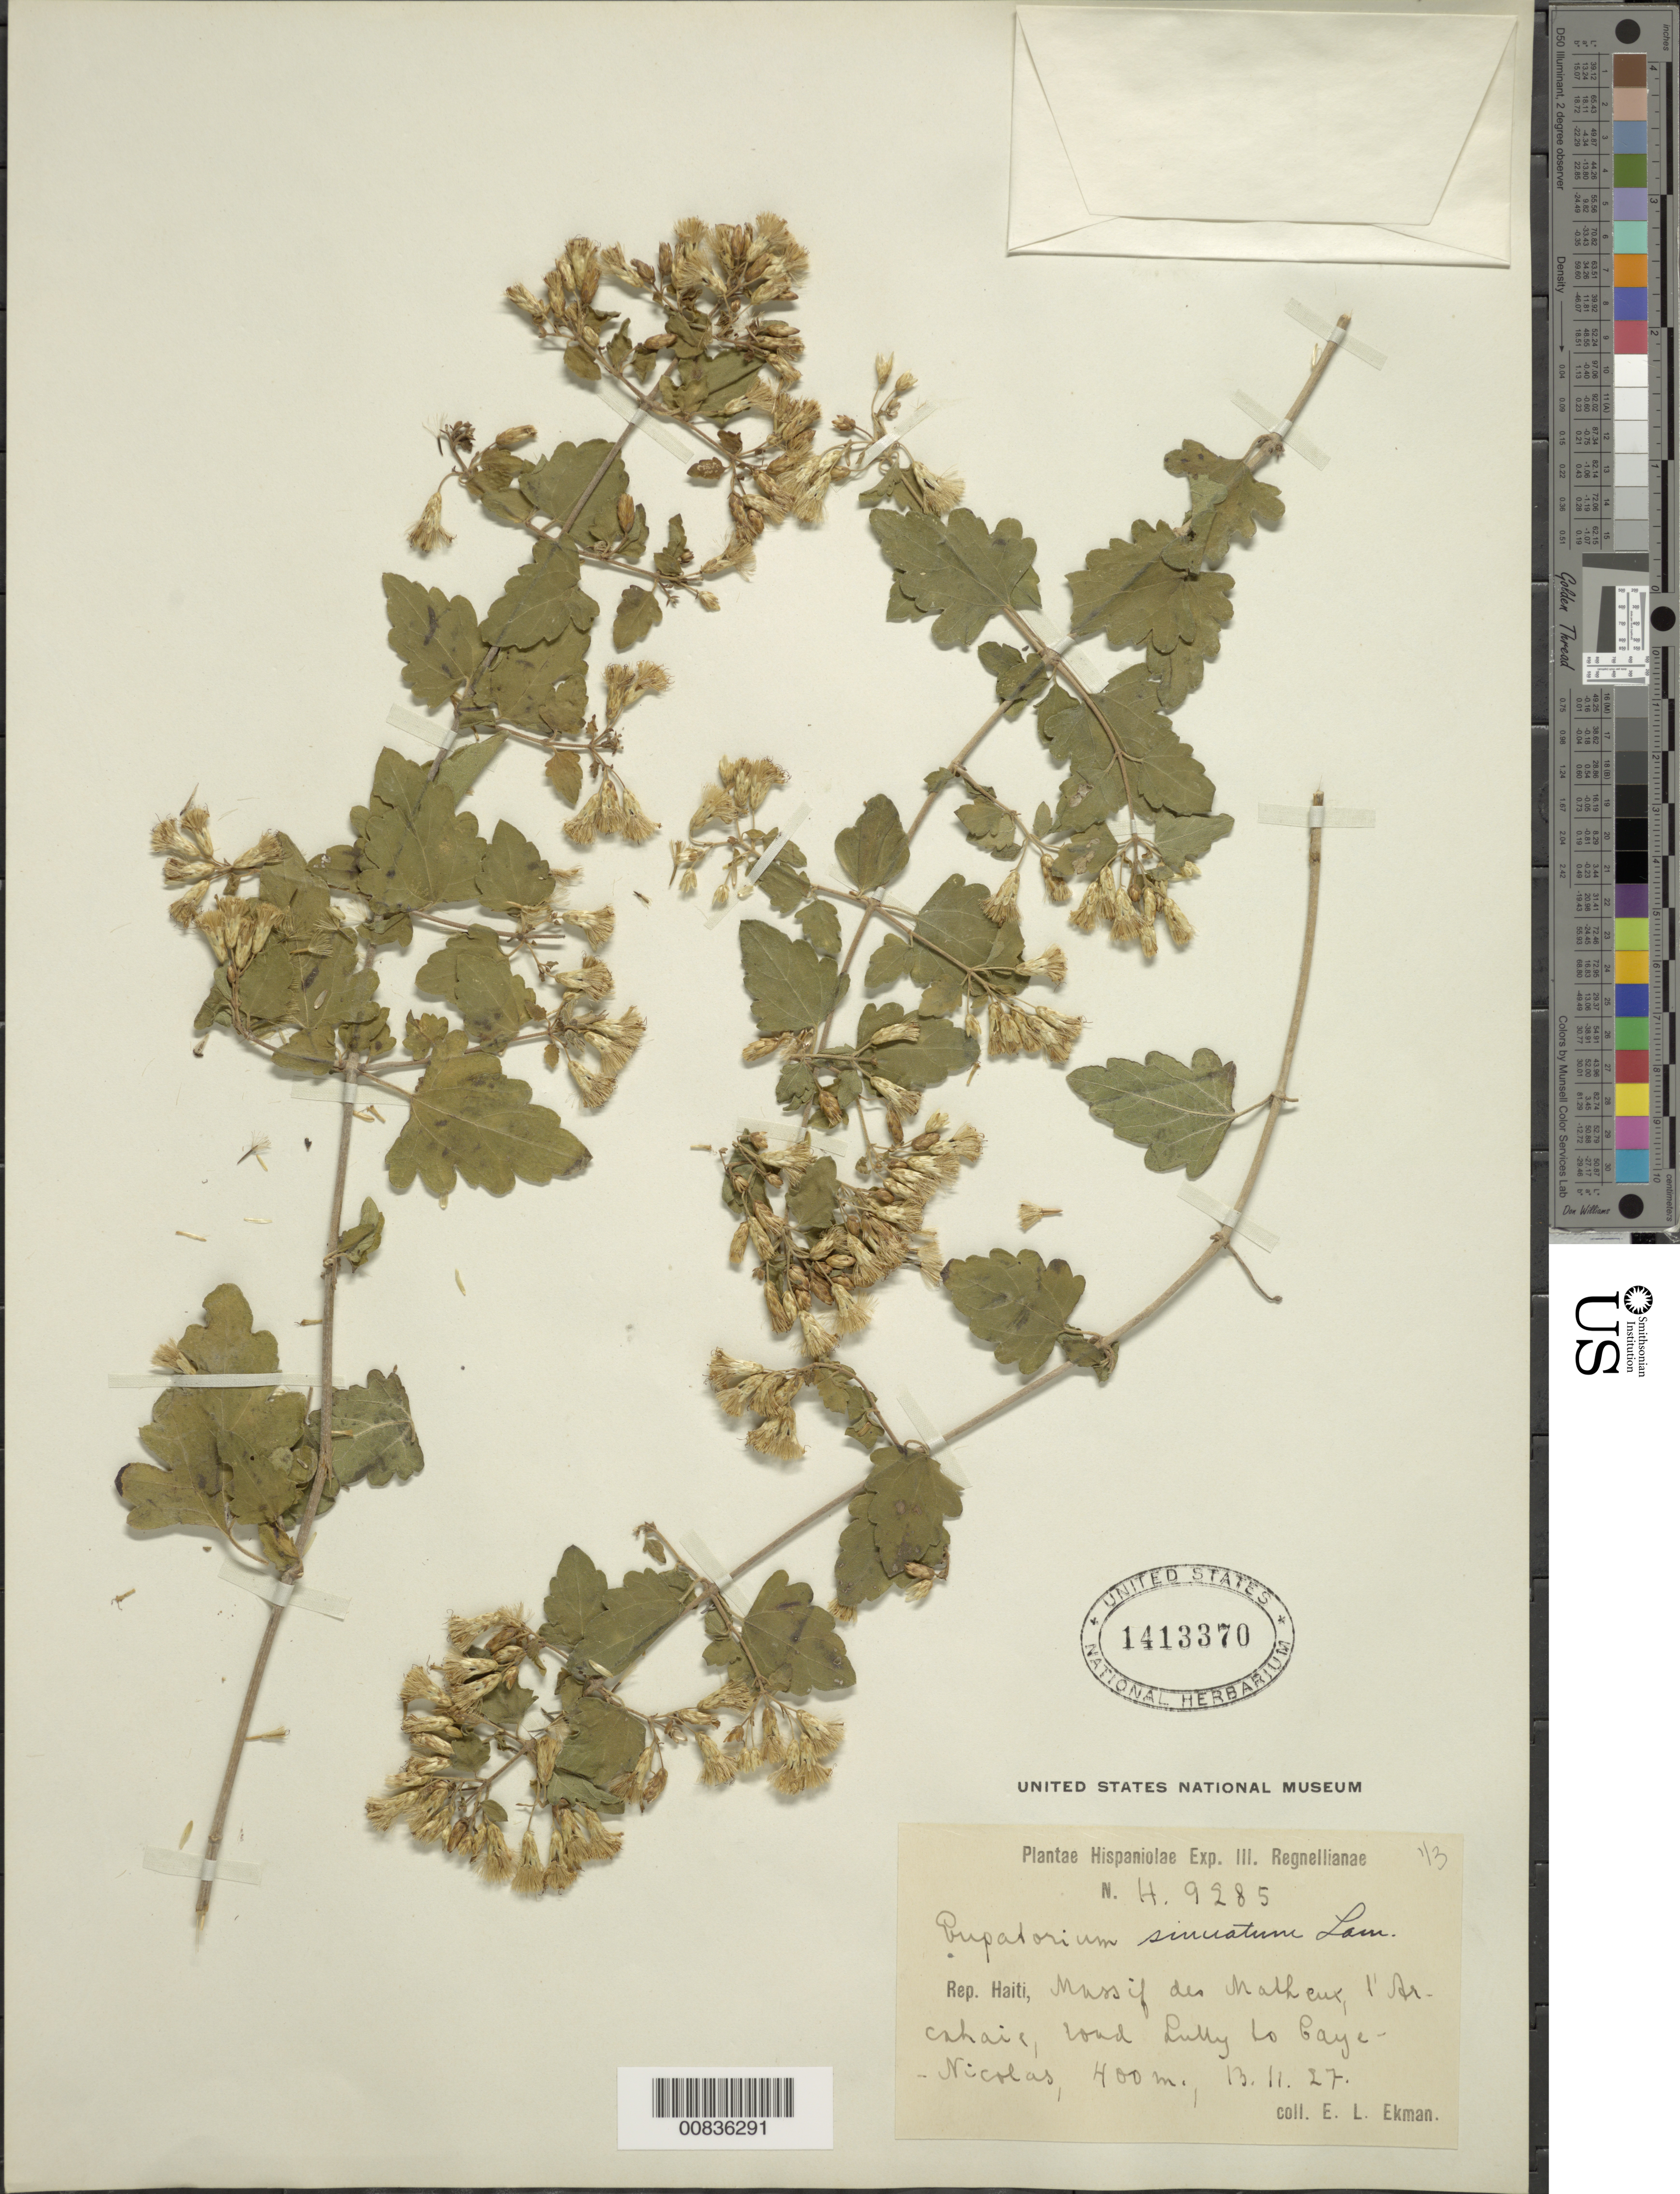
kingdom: Plantae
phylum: Tracheophyta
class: Magnoliopsida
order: Asterales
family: Asteraceae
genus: Chromolaena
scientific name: Chromolaena sinuata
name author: (Lam.) R.M. King & H. Rob.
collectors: E. L. Ekman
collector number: H 9285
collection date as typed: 13 Nov 1927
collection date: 1927-11-13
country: Haiti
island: Hispaniola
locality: Massif des Matheux, l'Archaie, road Lully to Caye-Nicolas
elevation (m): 400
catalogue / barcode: US 1413370